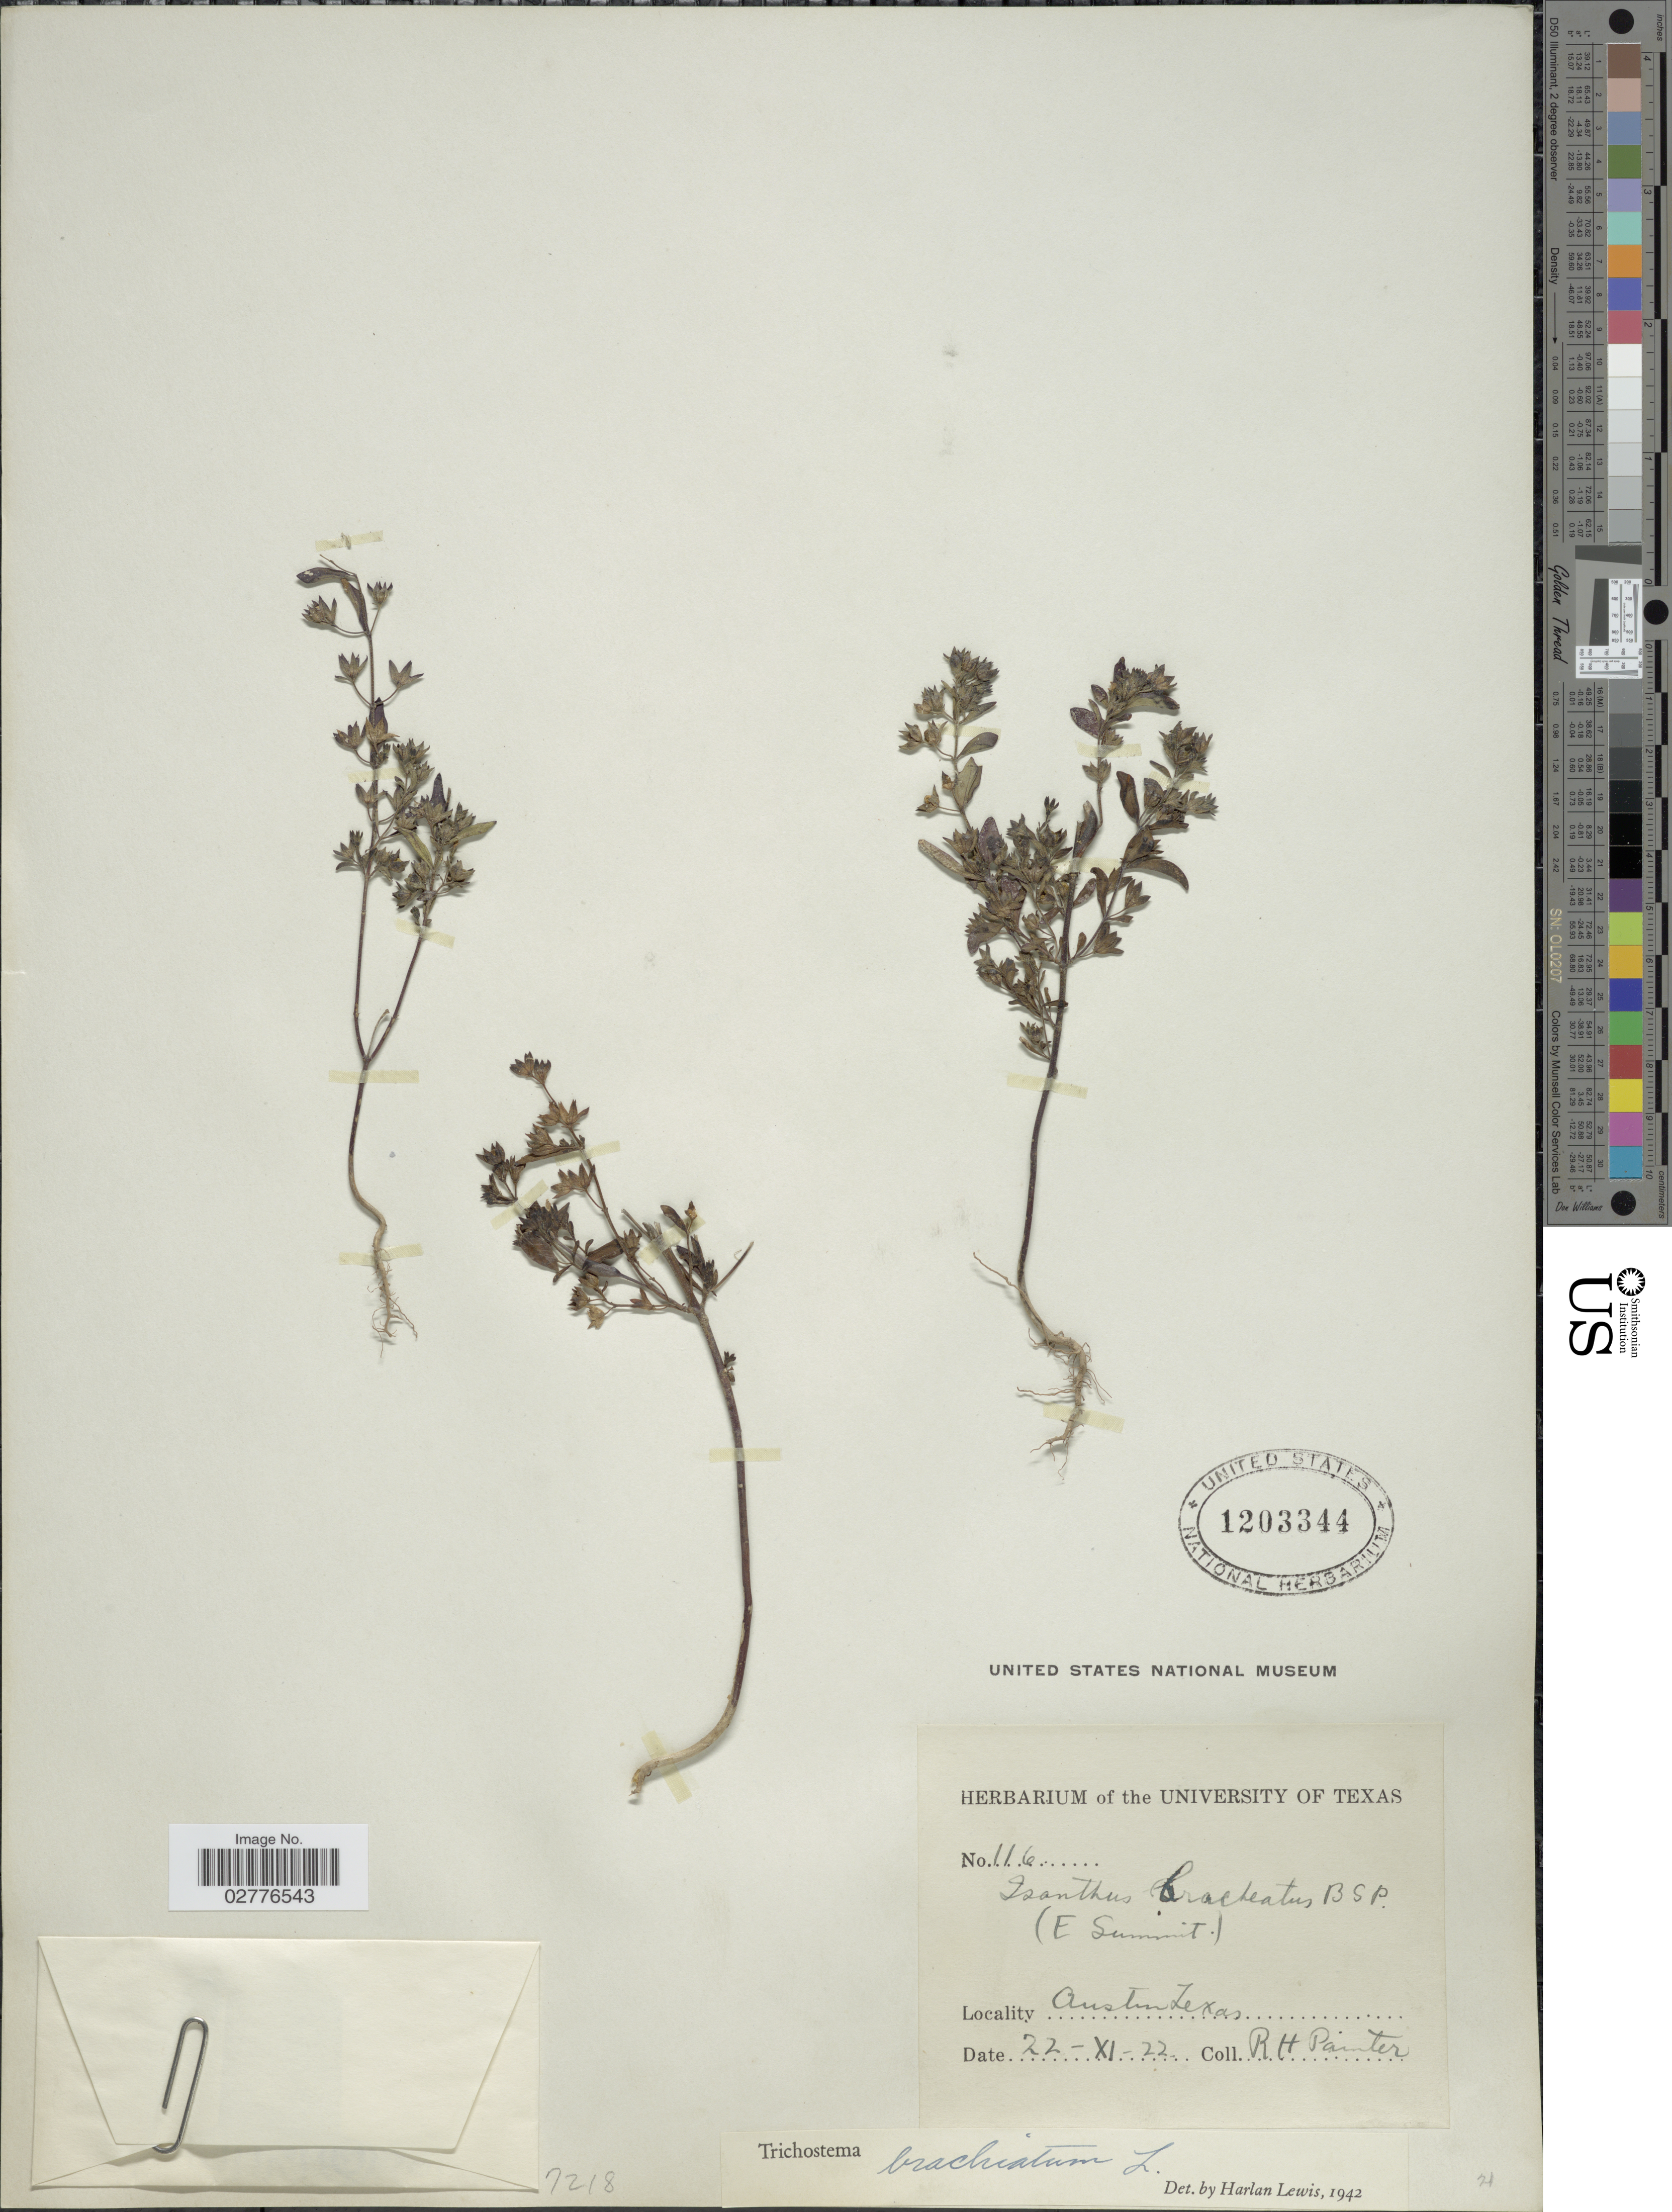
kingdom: Plantae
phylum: Tracheophyta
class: Magnoliopsida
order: Lamiales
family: Lamiaceae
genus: Trichostema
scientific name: Trichostema brachiatum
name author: L.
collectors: Painter, R. H.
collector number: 116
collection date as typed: Transcribed d/m/y: 22/11/22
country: United States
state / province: Texas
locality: Austin.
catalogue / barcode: US 1203344